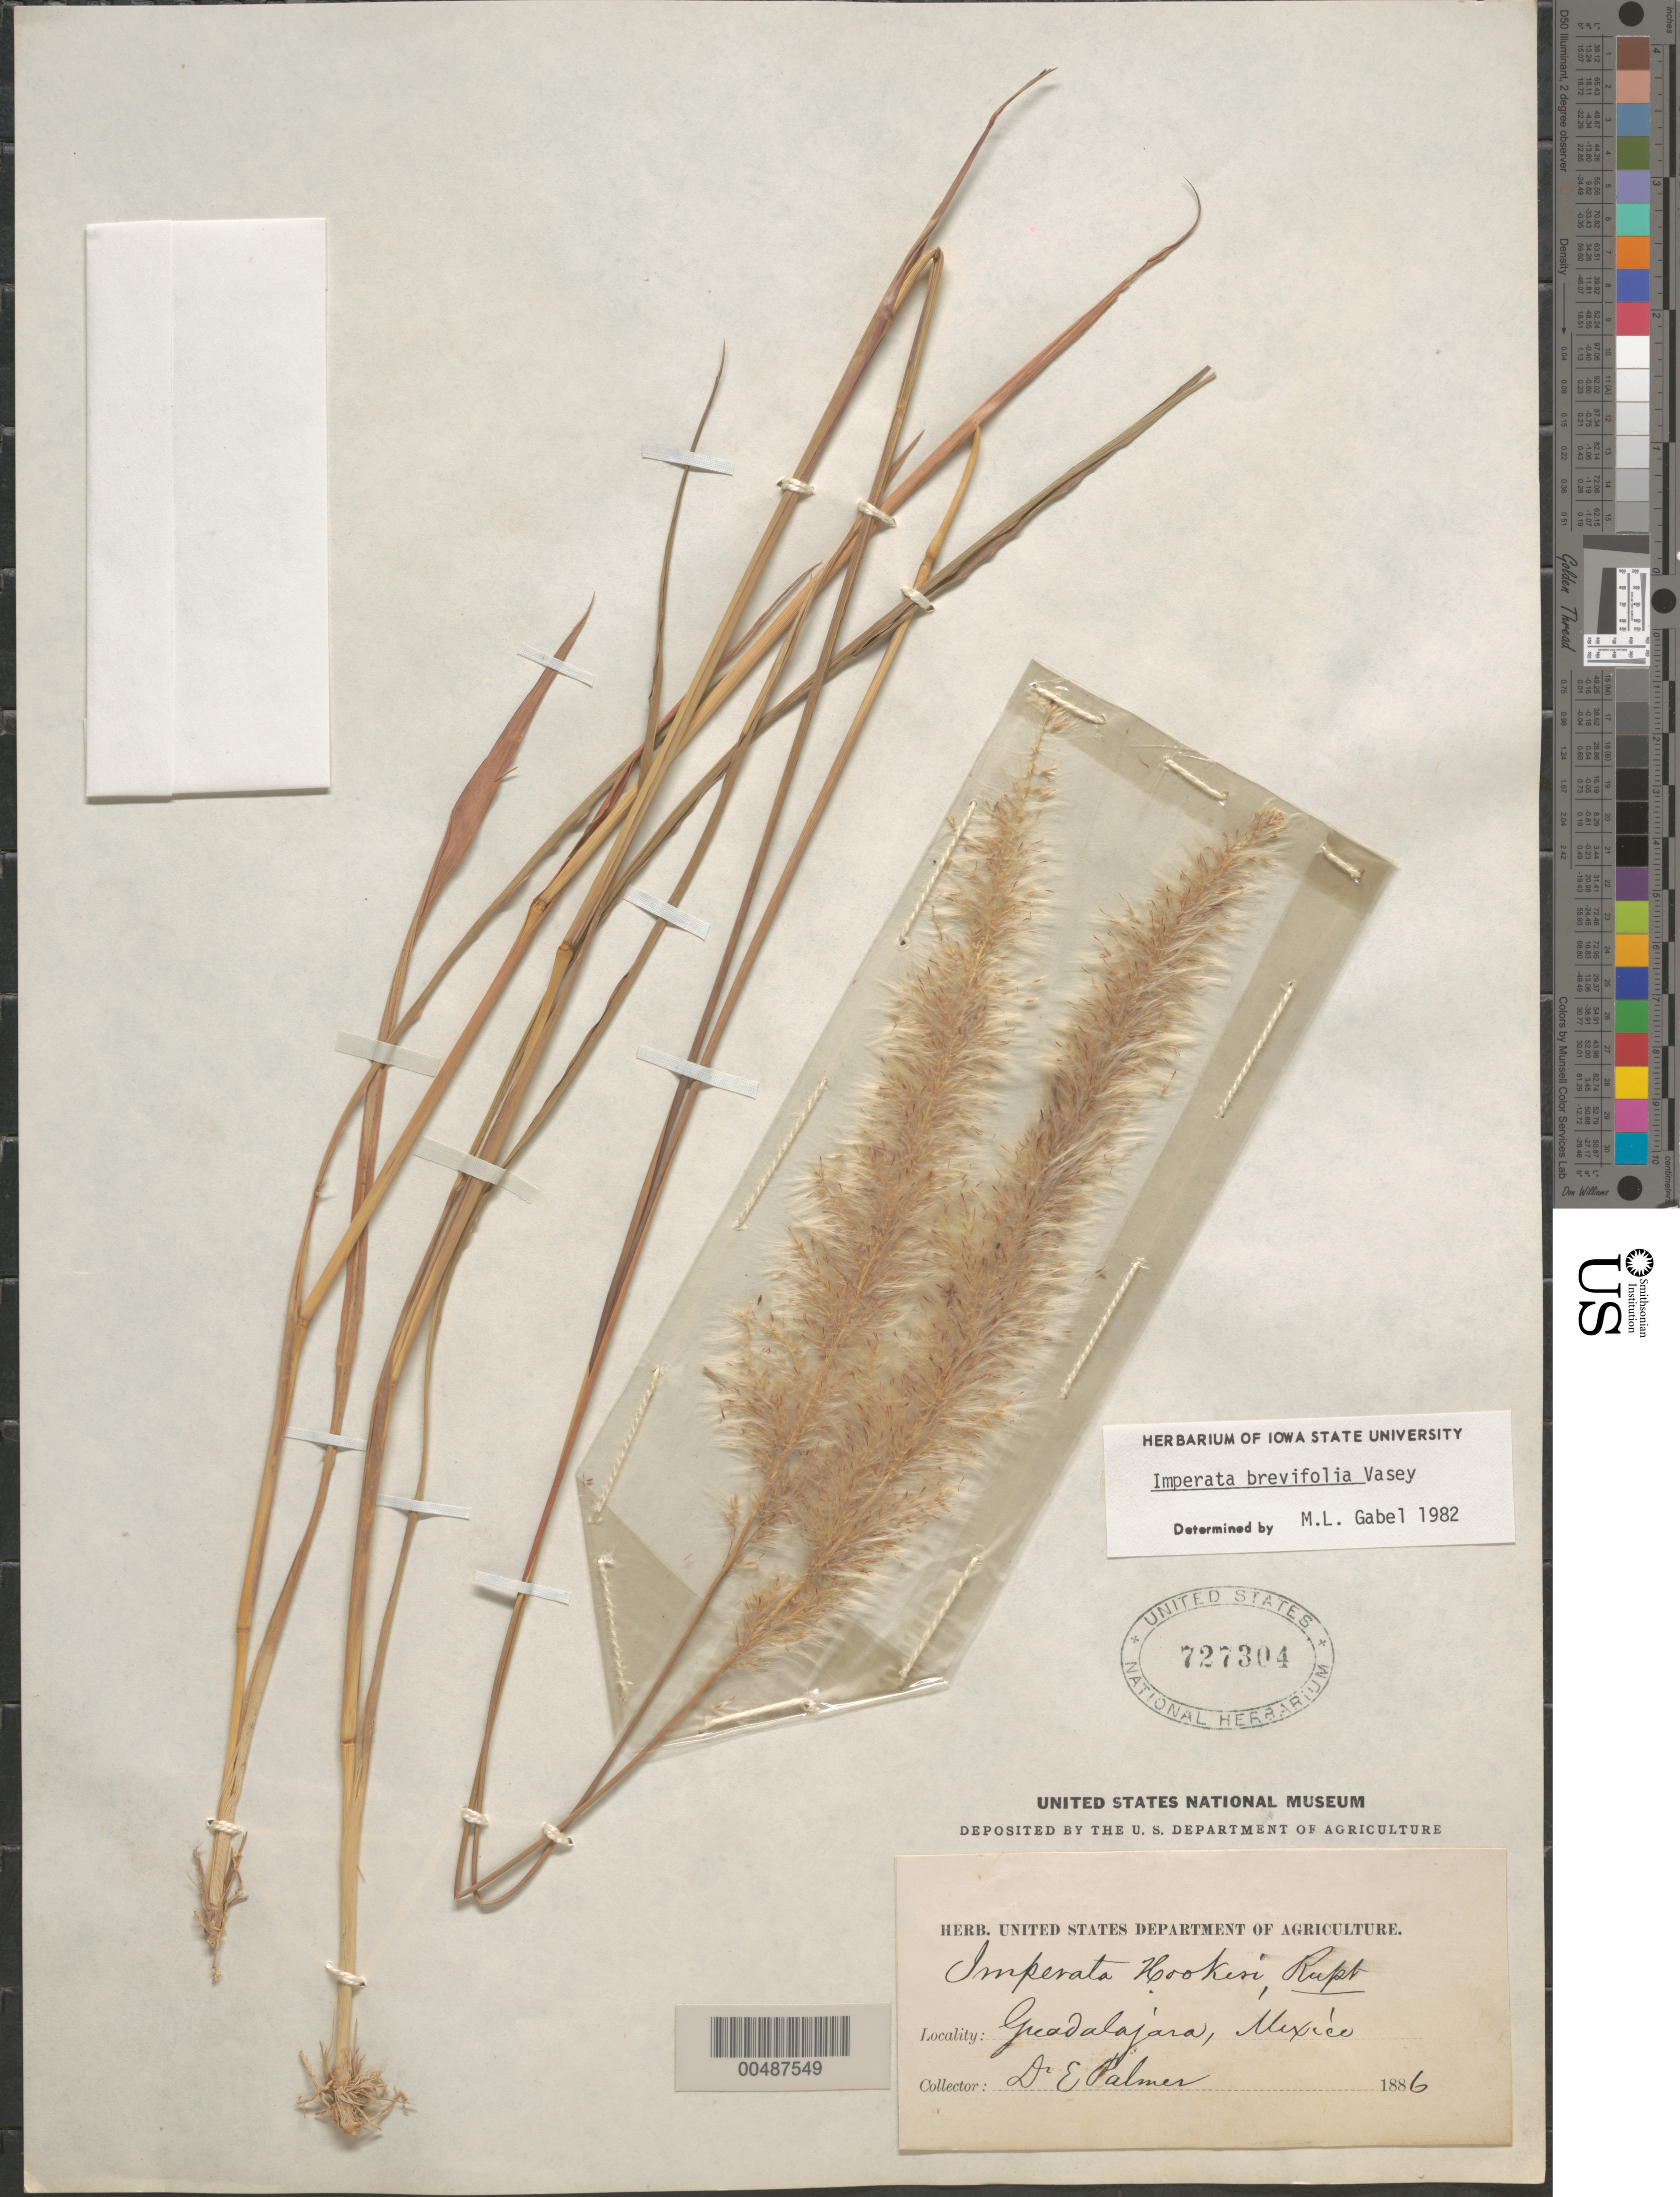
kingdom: Plantae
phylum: Tracheophyta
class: Liliopsida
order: Poales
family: Poaceae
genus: Imperata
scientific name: Imperata brevifolia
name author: Vasey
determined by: Gabel, M. L.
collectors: E. Palmer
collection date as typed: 1886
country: Mexico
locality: Guadalajara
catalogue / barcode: US 727304